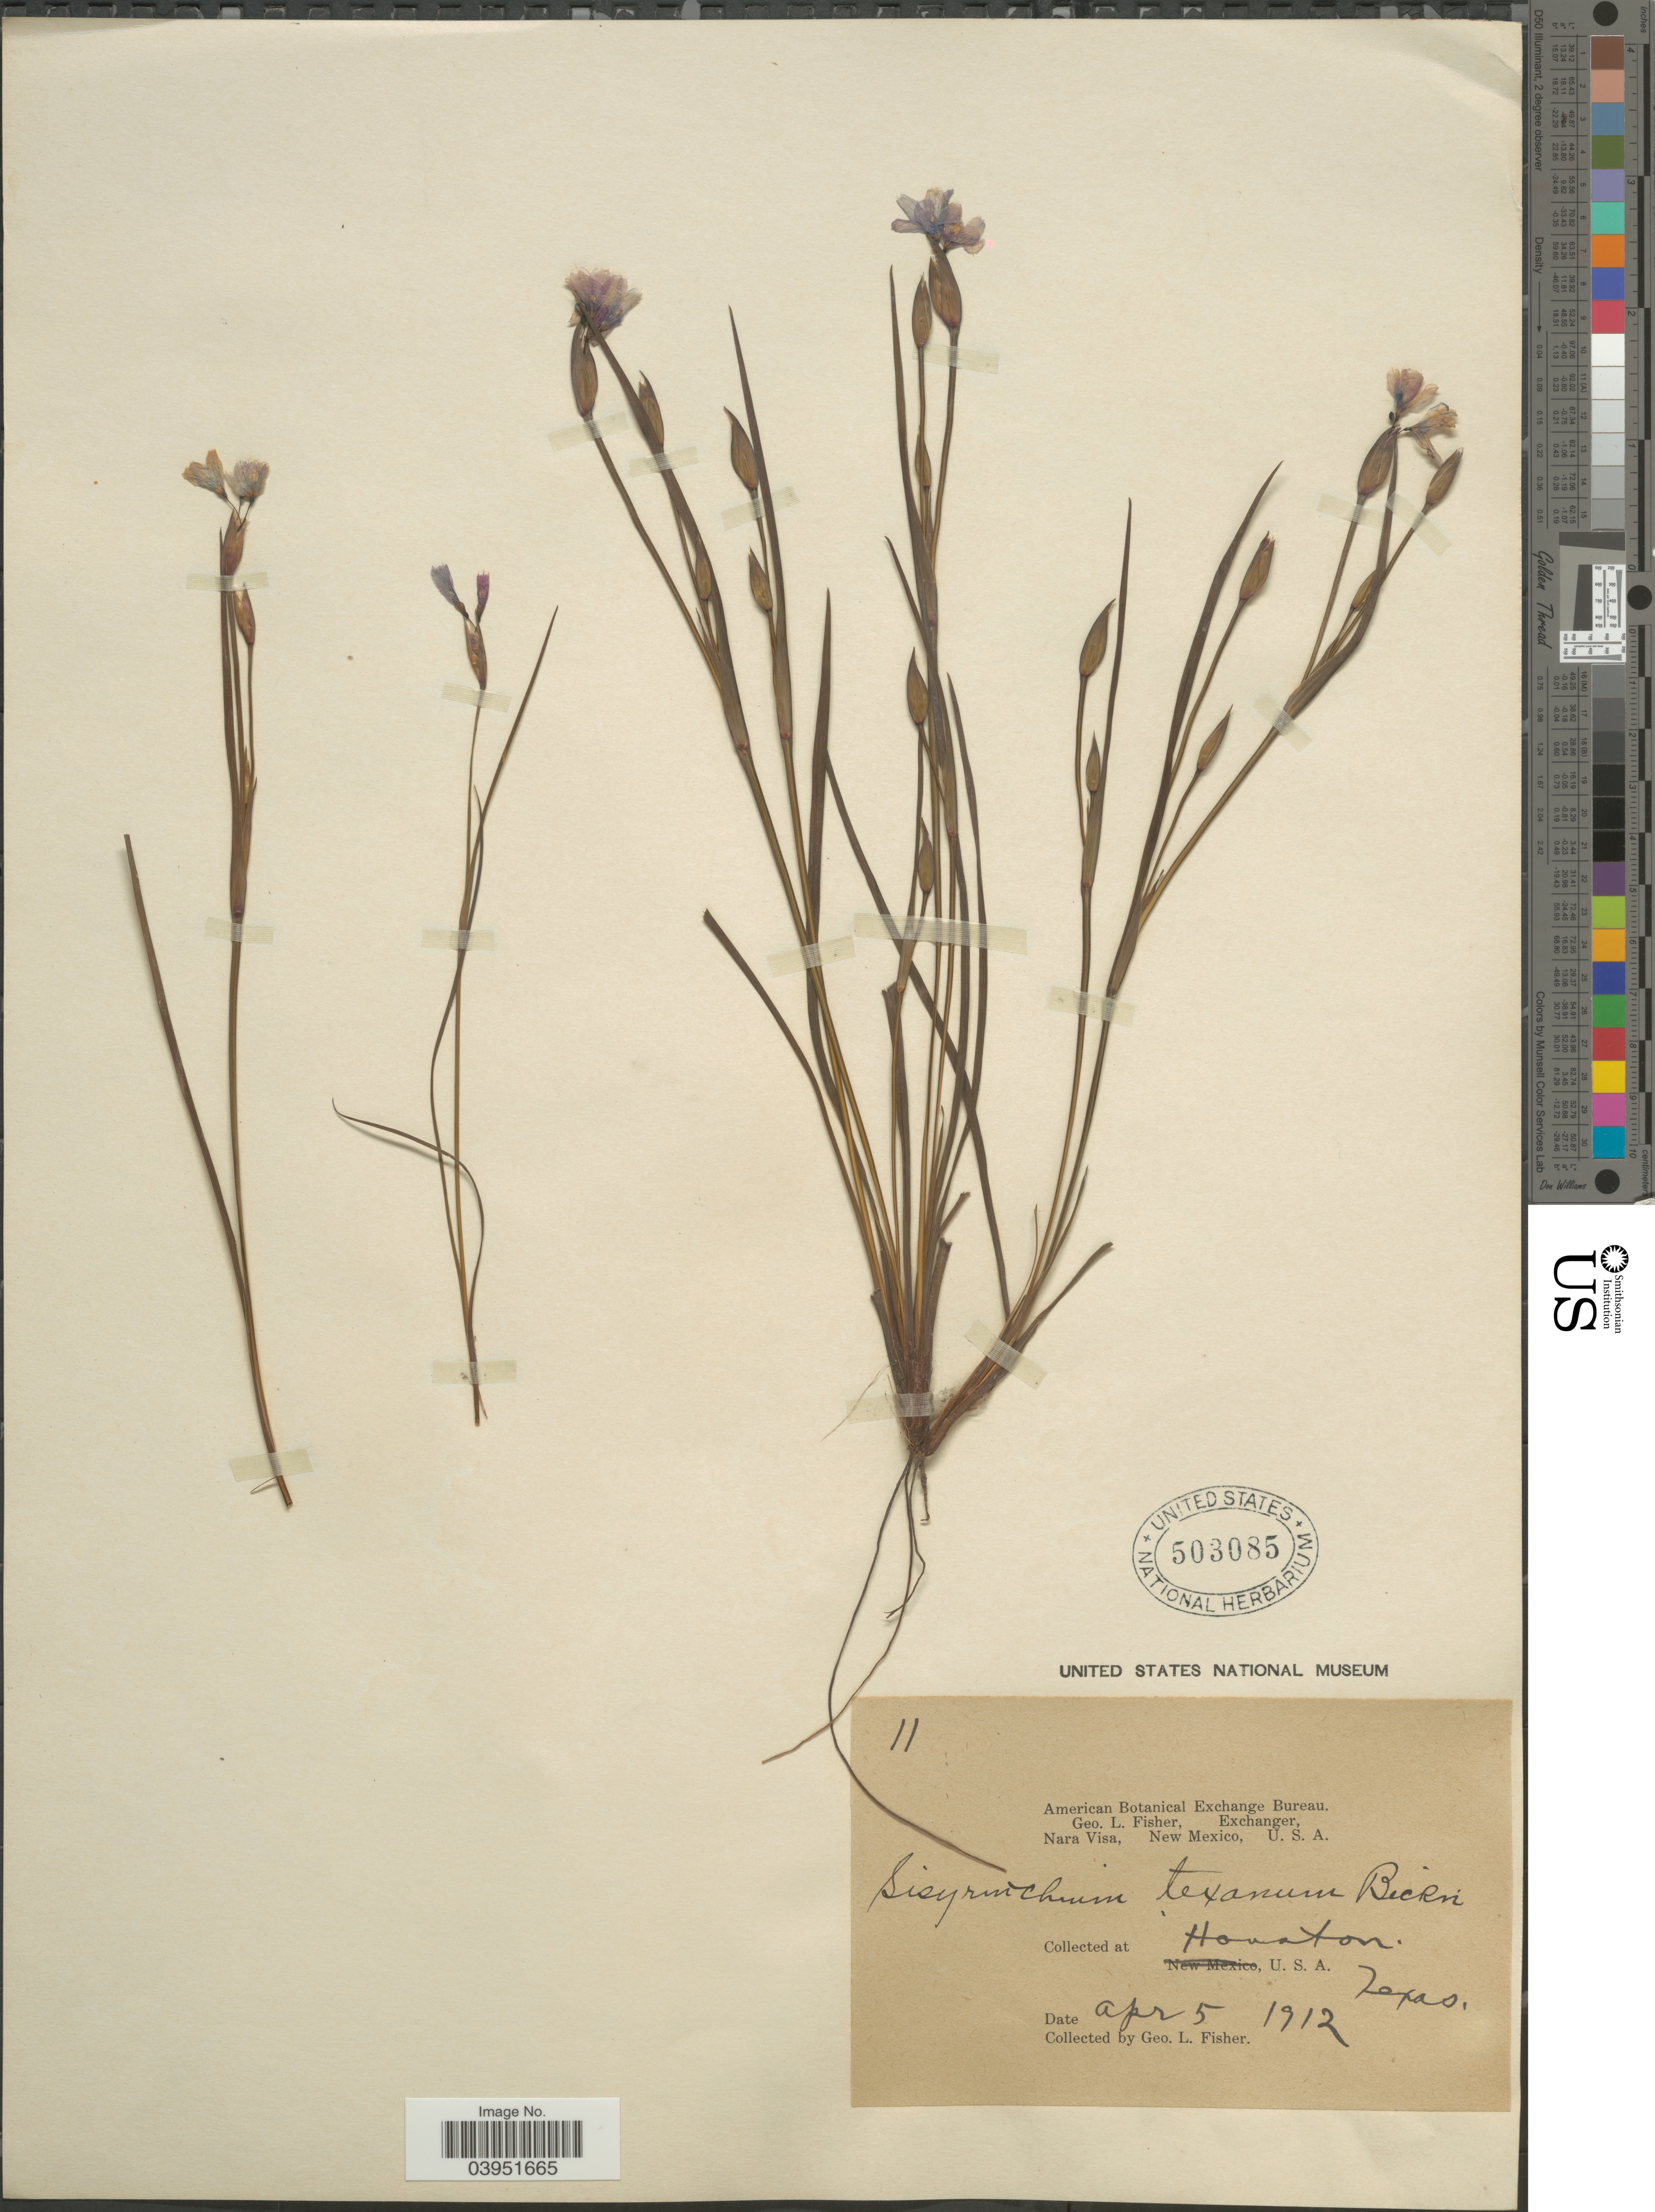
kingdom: Plantae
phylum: Tracheophyta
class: Liliopsida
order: Asparagales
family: Iridaceae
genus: Sisyrinchium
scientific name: Sisyrinchium texanum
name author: E.P. Bicknell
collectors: G. L. Fisher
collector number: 11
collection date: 1912-04-05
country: United States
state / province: Texas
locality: Houston.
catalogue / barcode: US 503085